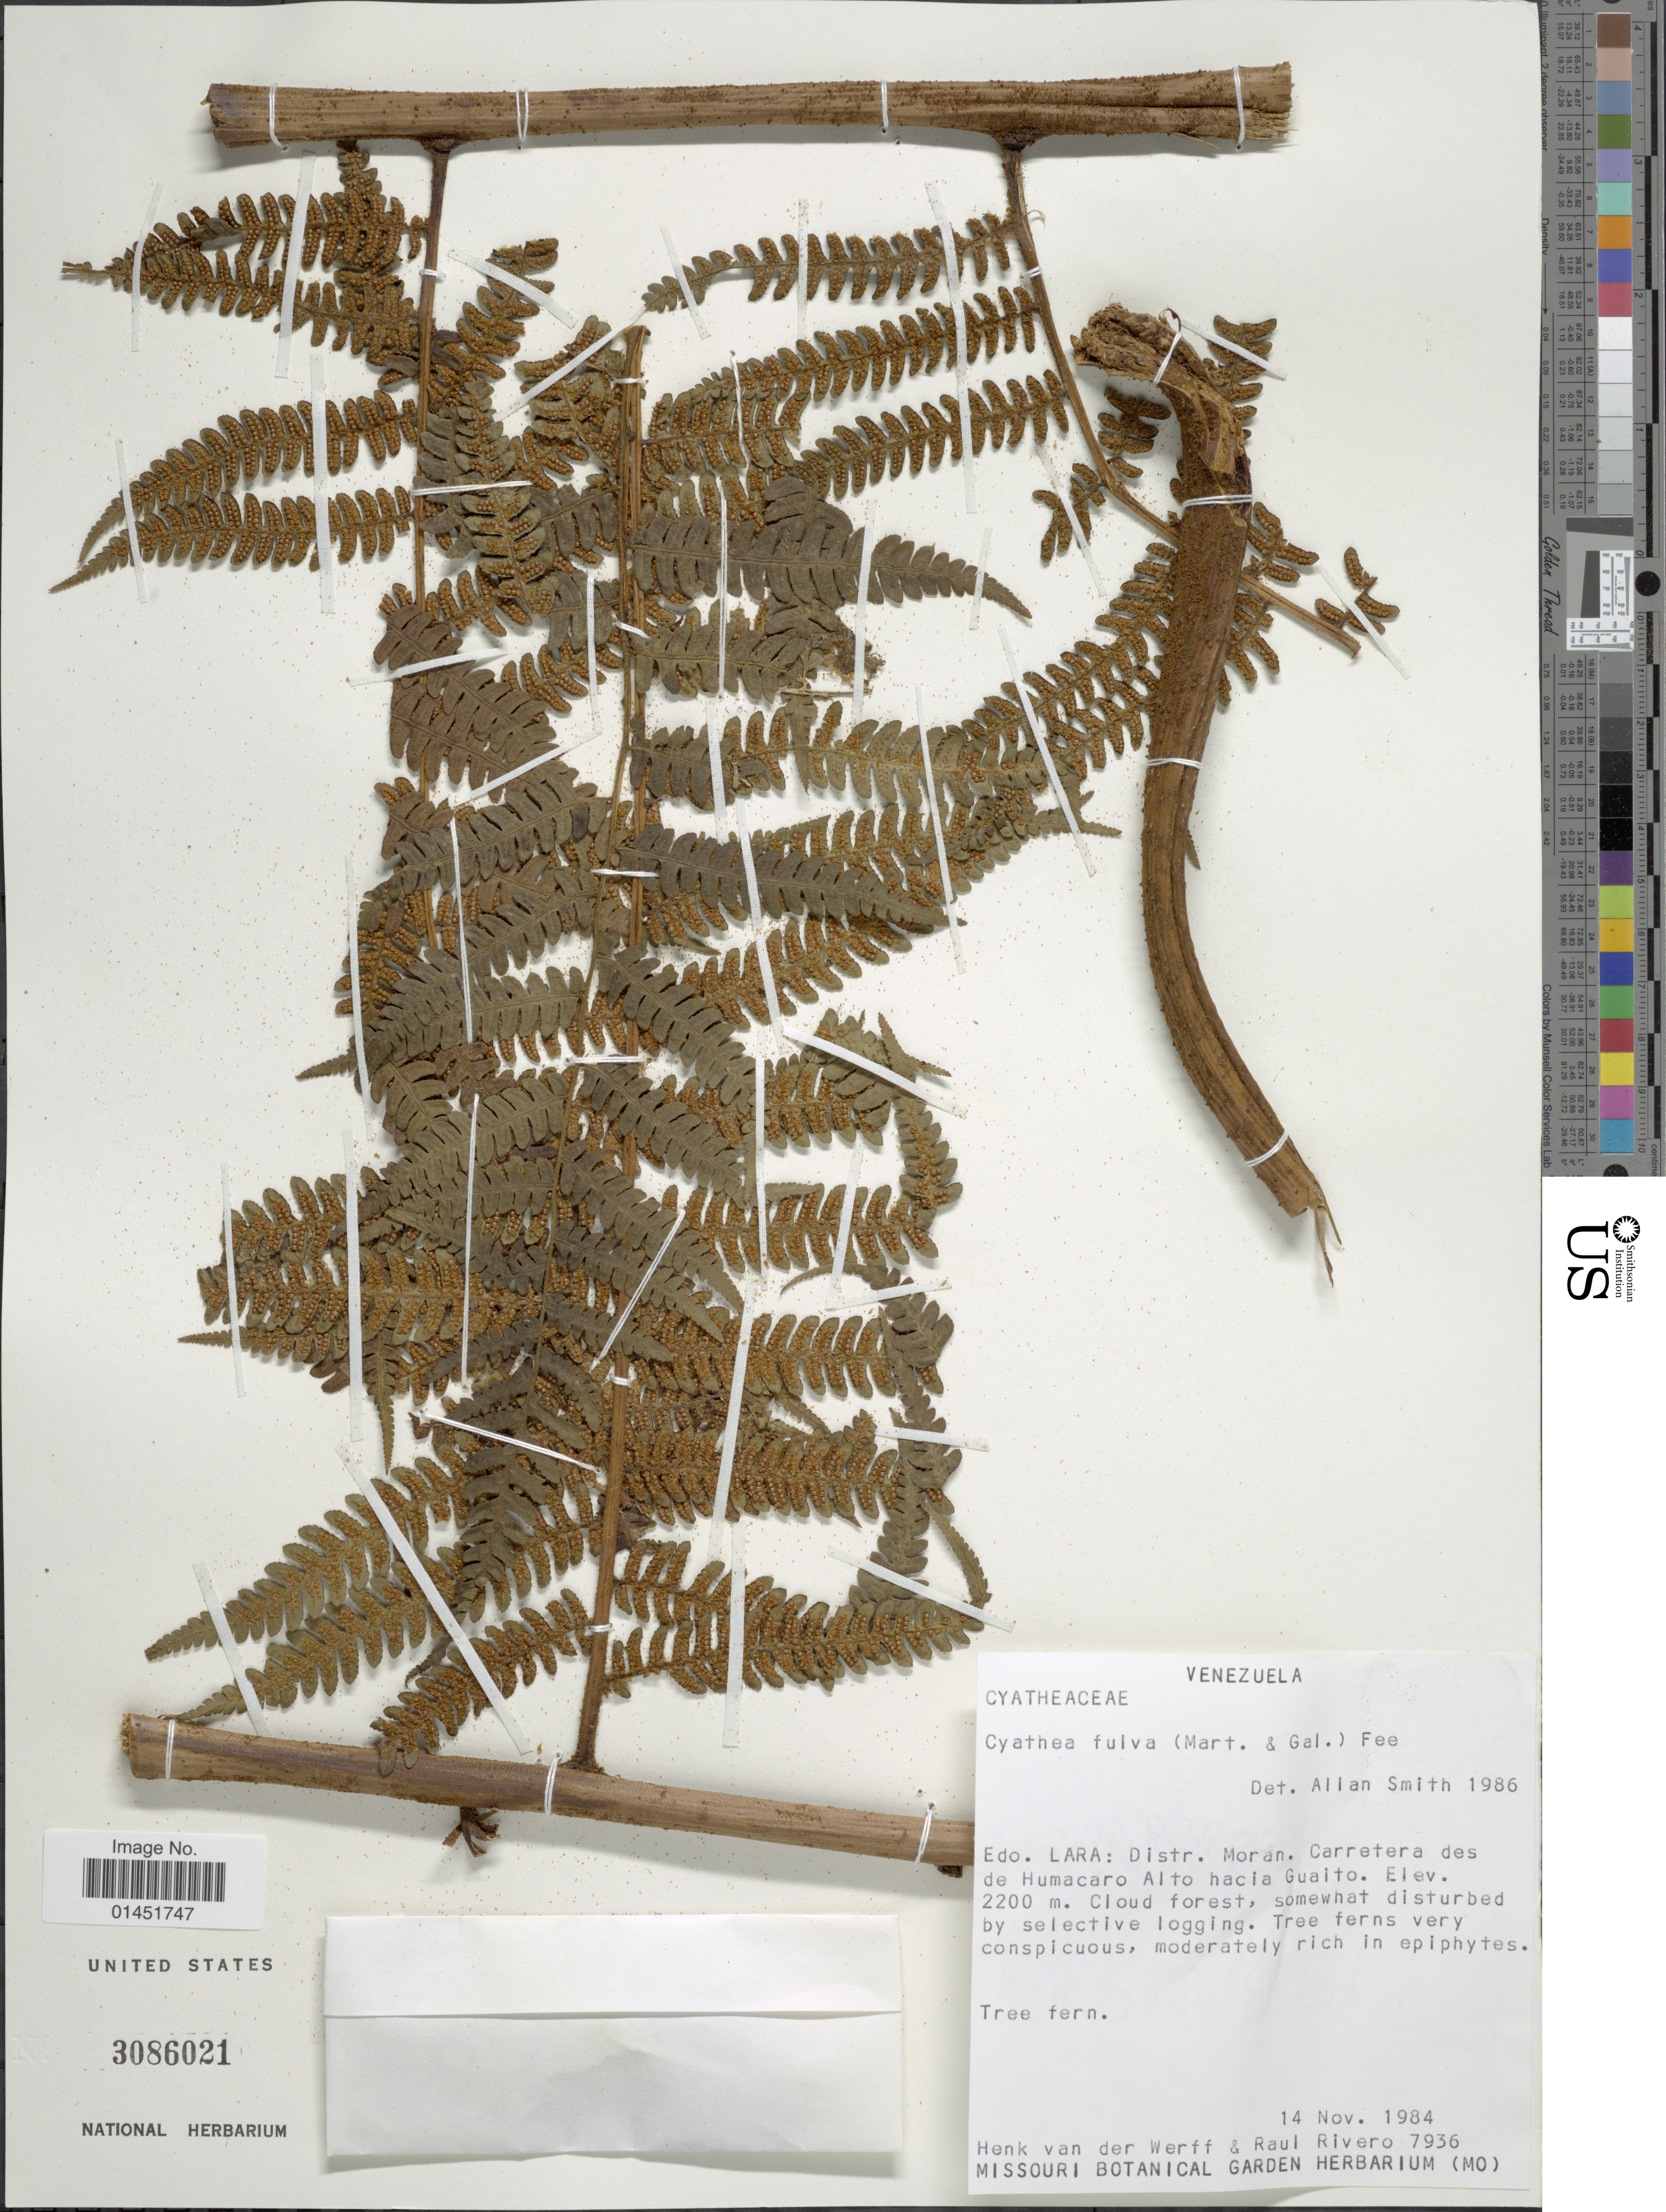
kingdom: Plantae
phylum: Tracheophyta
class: Polypodiopsida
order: Cyatheales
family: Cyatheaceae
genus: Cyathea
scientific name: Cyathea fulva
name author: (M. Martens & Galeotti) Fée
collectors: H. van der Werff & R. Rivero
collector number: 7936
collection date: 1984-11-14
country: Venezuela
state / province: Lara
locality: Distr. Moran. Carretera des de Humacaro Alto hacia Guaito.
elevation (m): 2200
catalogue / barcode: US 3086021